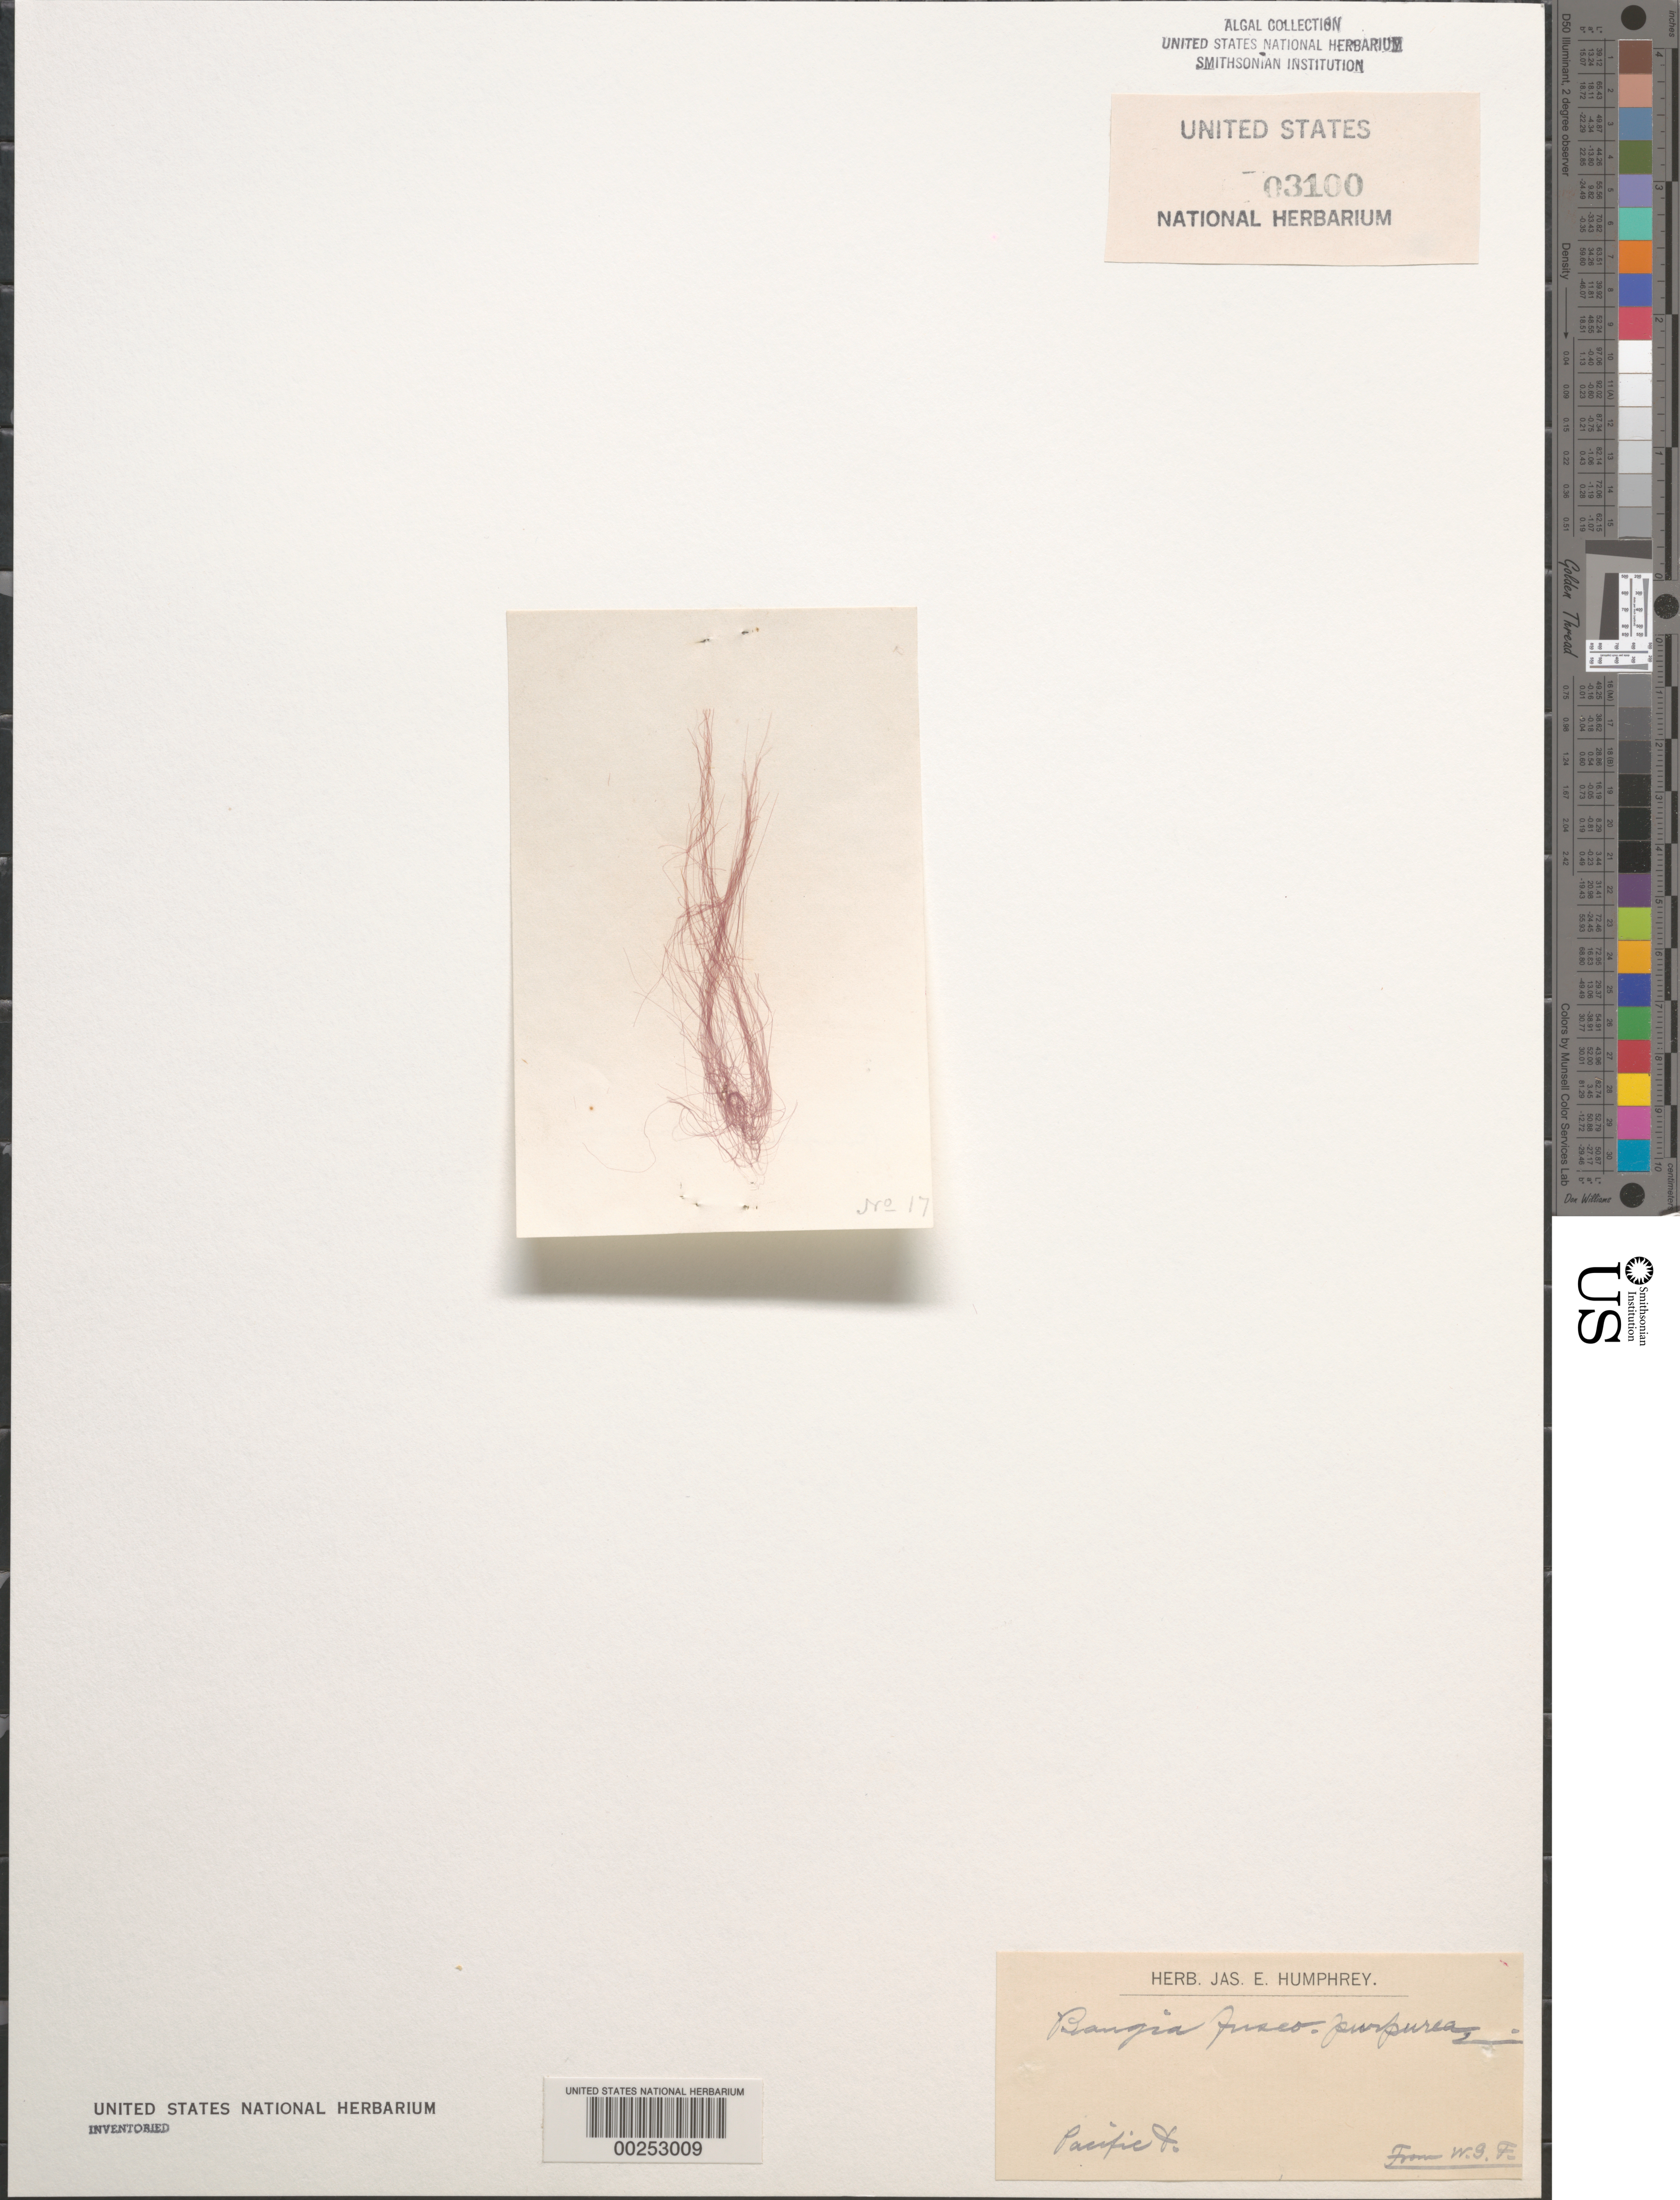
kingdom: Plantae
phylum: Rhodophyta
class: Bangiophyceae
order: Bangiales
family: Bangiaceae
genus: Bangia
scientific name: Bangia fuscopurpurea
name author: (Dillwyn) Lyngb.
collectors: W. G. Farlow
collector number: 17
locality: Pacific Ocean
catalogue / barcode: US 3100